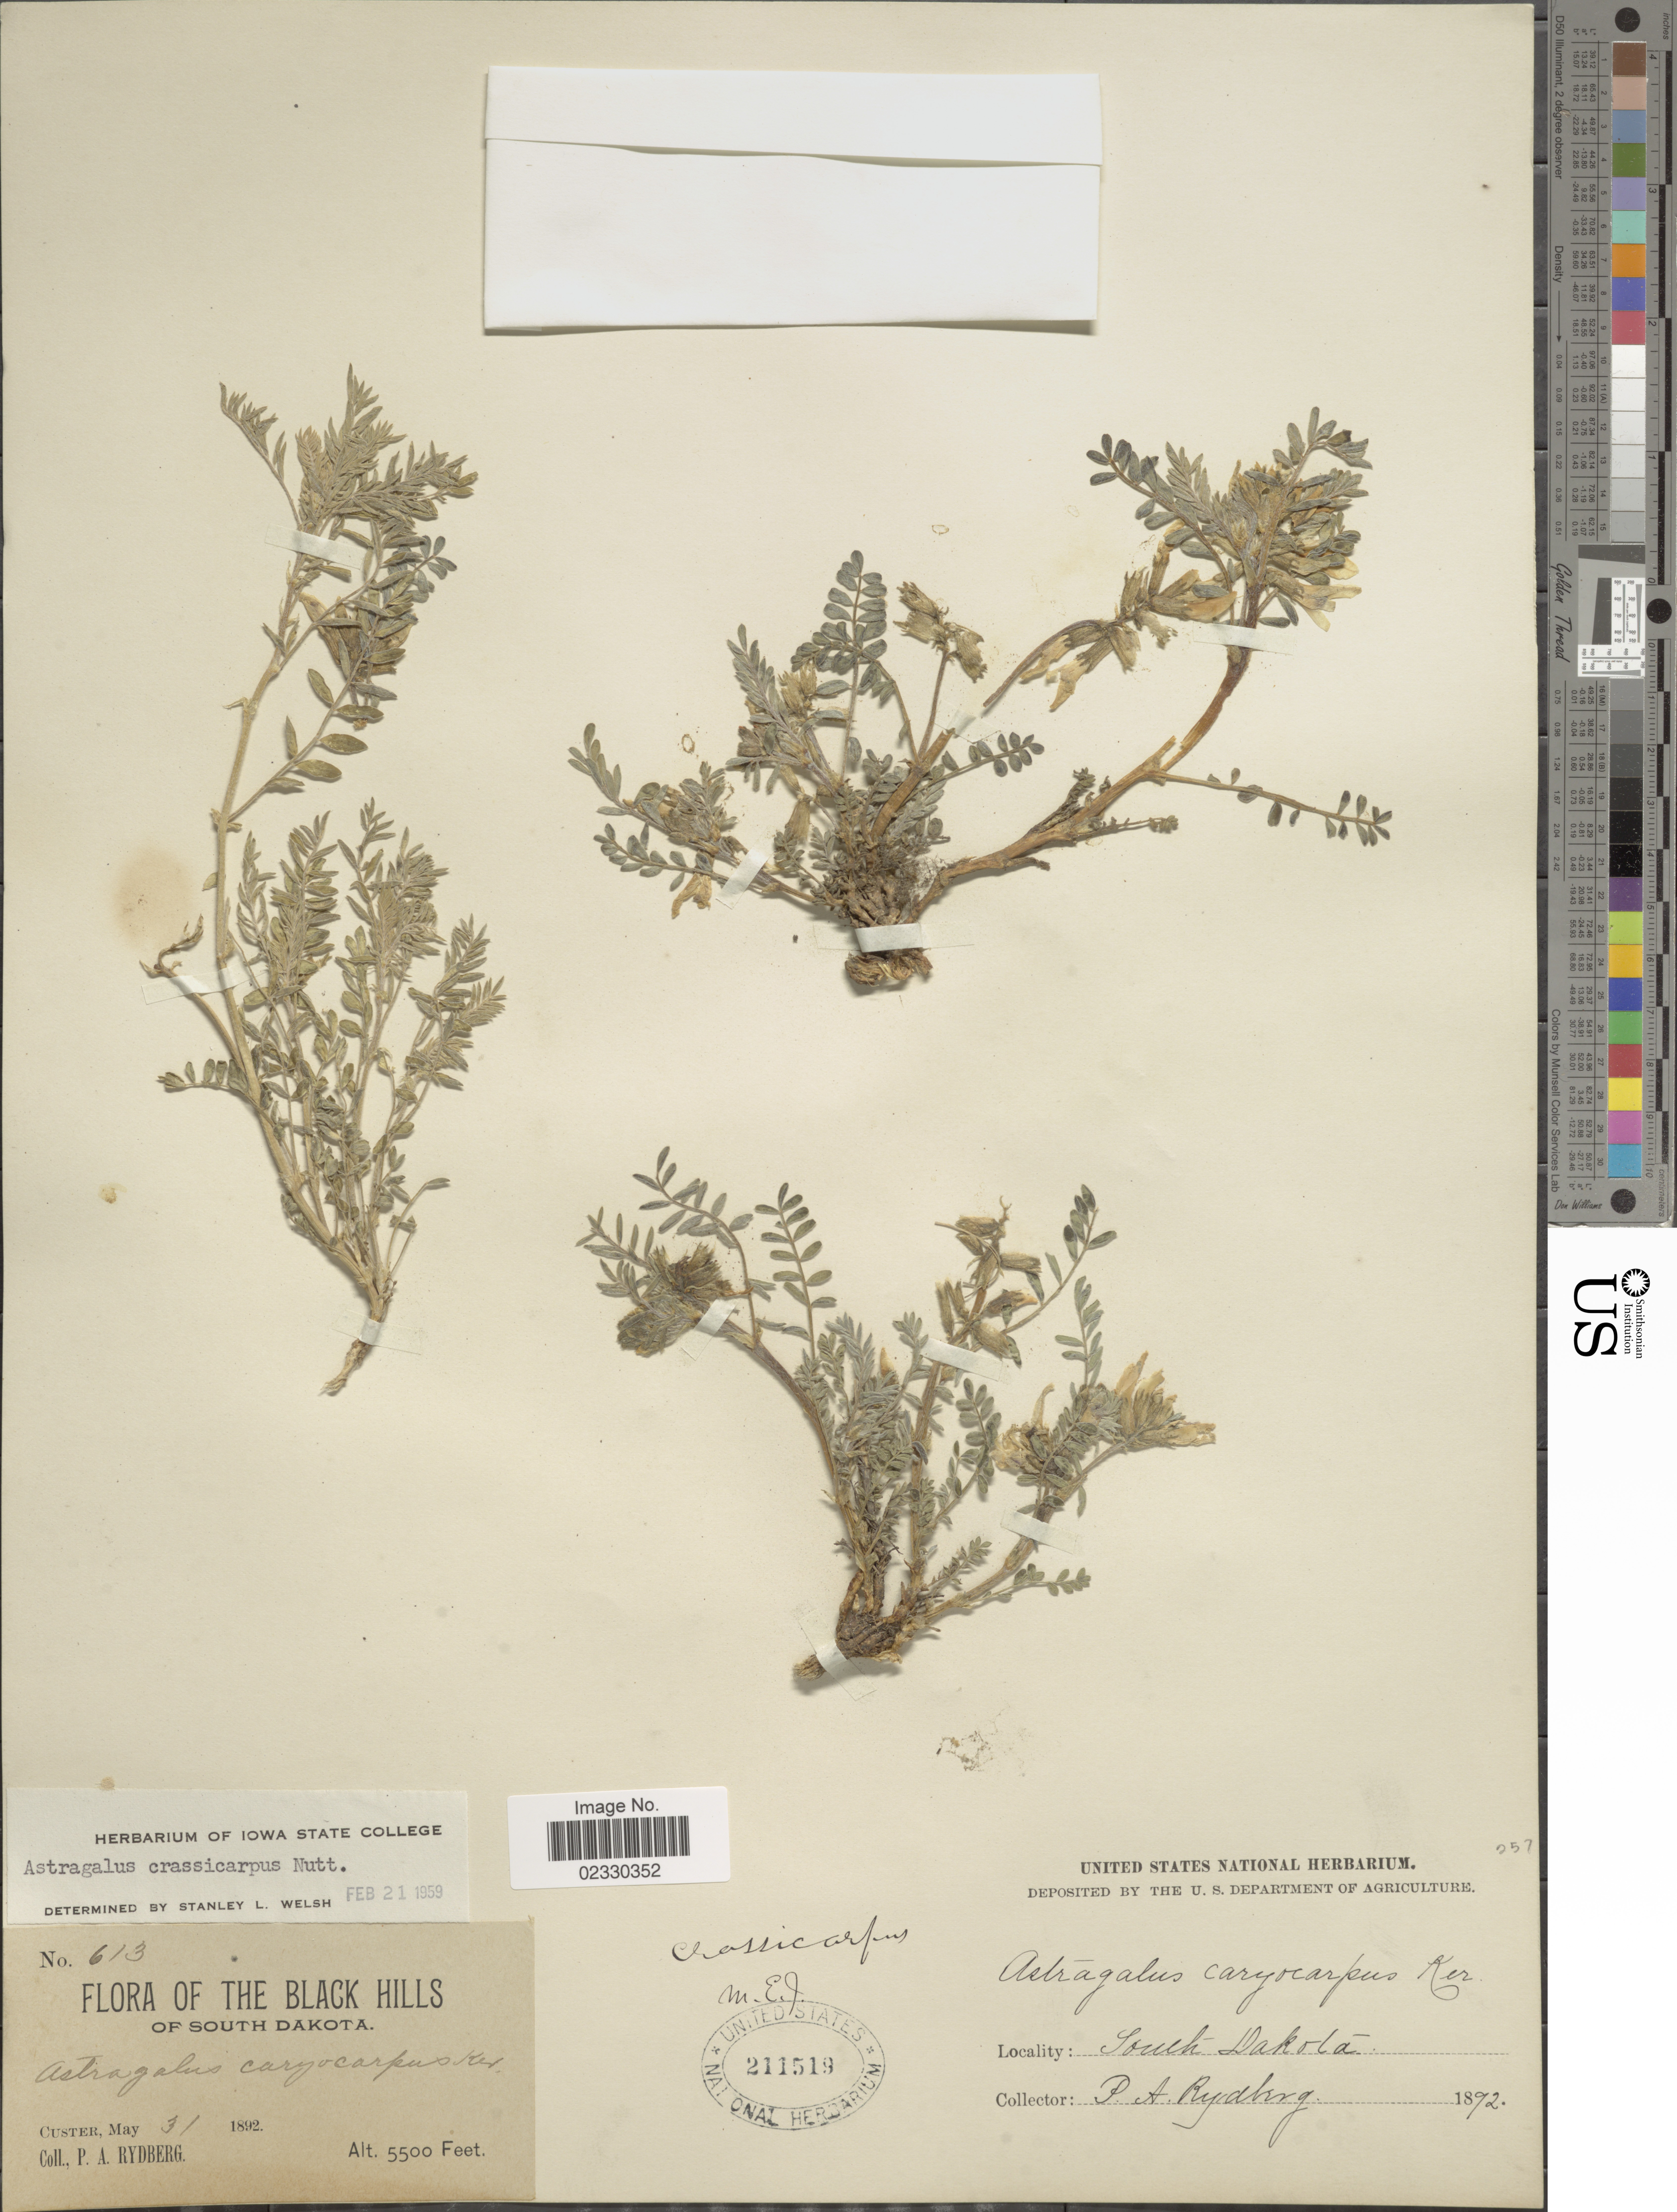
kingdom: Plantae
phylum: Tracheophyta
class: Magnoliopsida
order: Fabales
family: Fabaceae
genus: Astragalus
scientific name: Astragalus crassicarpus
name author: Nutt.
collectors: P. A. Rydberg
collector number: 613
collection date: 1892-05-31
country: United States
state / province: South Dakota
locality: The Black Hills, Custer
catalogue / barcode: US 211519